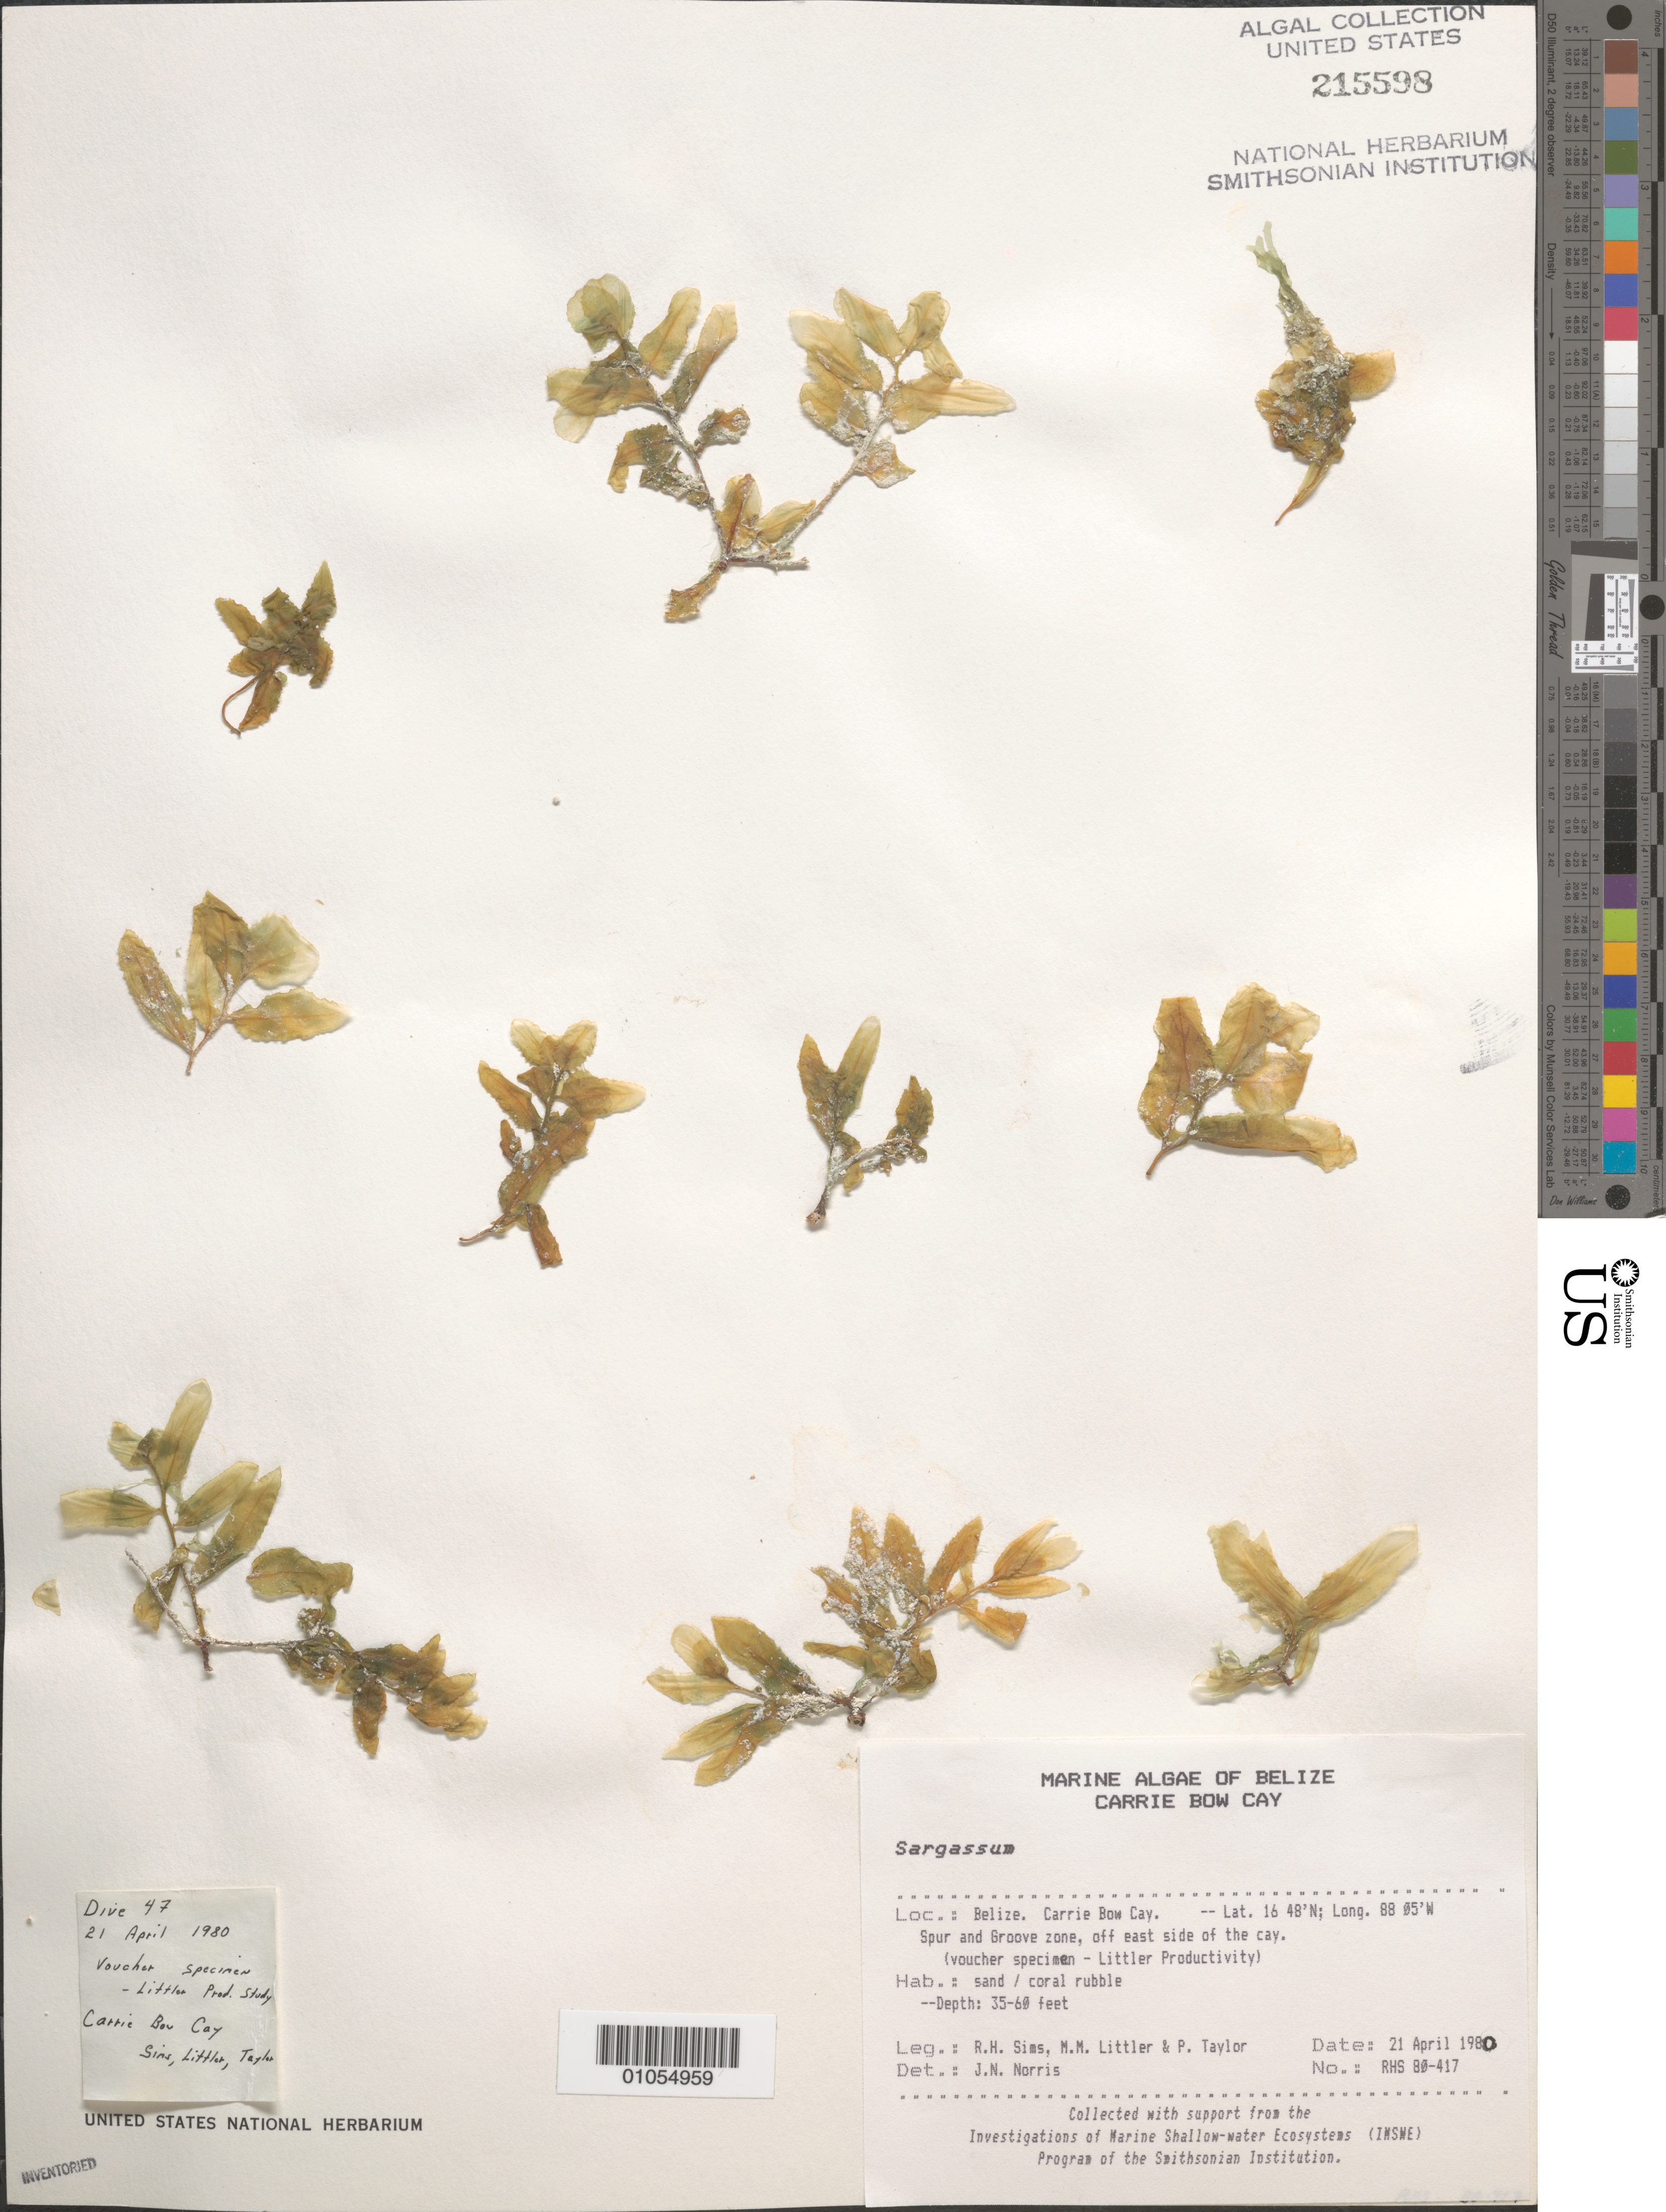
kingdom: Chromista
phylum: Ochrophyta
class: Phaeophyceae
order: Fucales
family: Sargassaceae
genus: Sargassum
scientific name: Sargassum sp.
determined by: Norris, James N.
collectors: R. H. Sims, M. M. Littler & P. R. Taylor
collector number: RHS 80-417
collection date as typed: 21 Apr 1980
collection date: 1980-04-21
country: Belize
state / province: Stann Creek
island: Carrie Bow Cay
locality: Spur and groove zone off east side of Carrie Bow Cay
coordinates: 16 48'N, 88 05'W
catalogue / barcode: US 215598